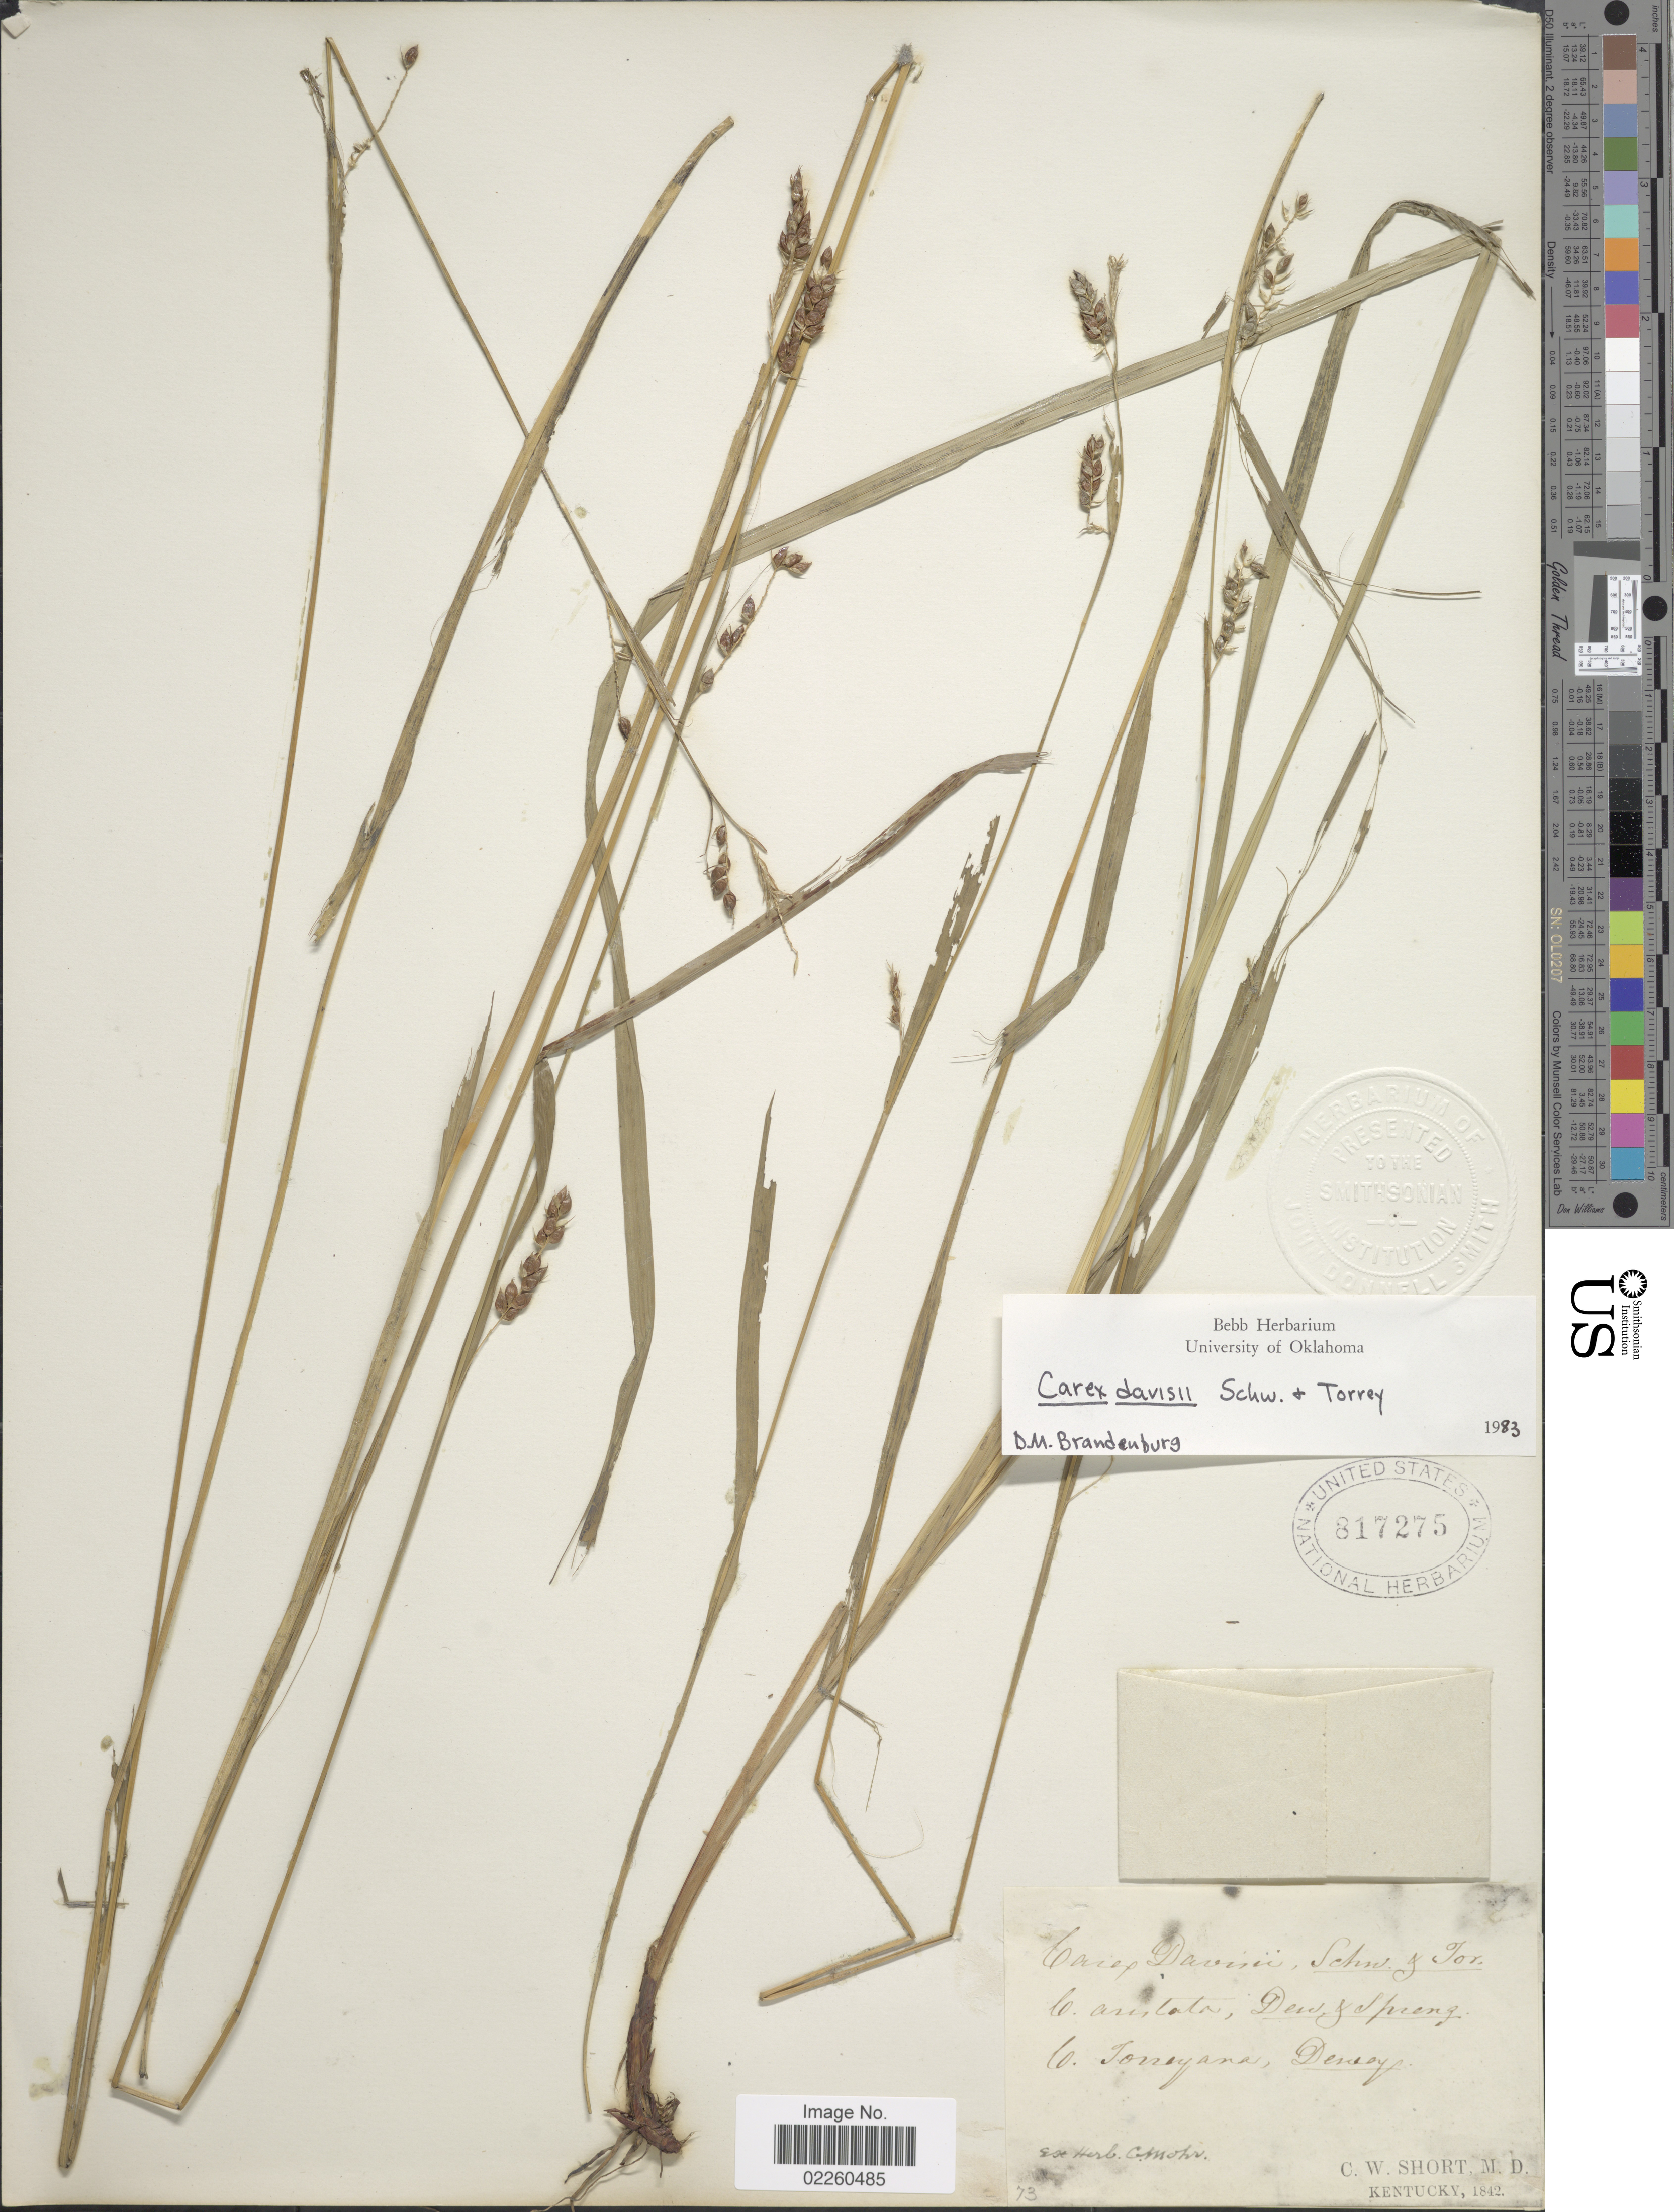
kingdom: Plantae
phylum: Tracheophyta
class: Liliopsida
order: Poales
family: Cyperaceae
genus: Carex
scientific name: Carex davisii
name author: Schwein. & Torr.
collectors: C. W. Short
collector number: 73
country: United States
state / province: Kentucky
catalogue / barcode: US 817275